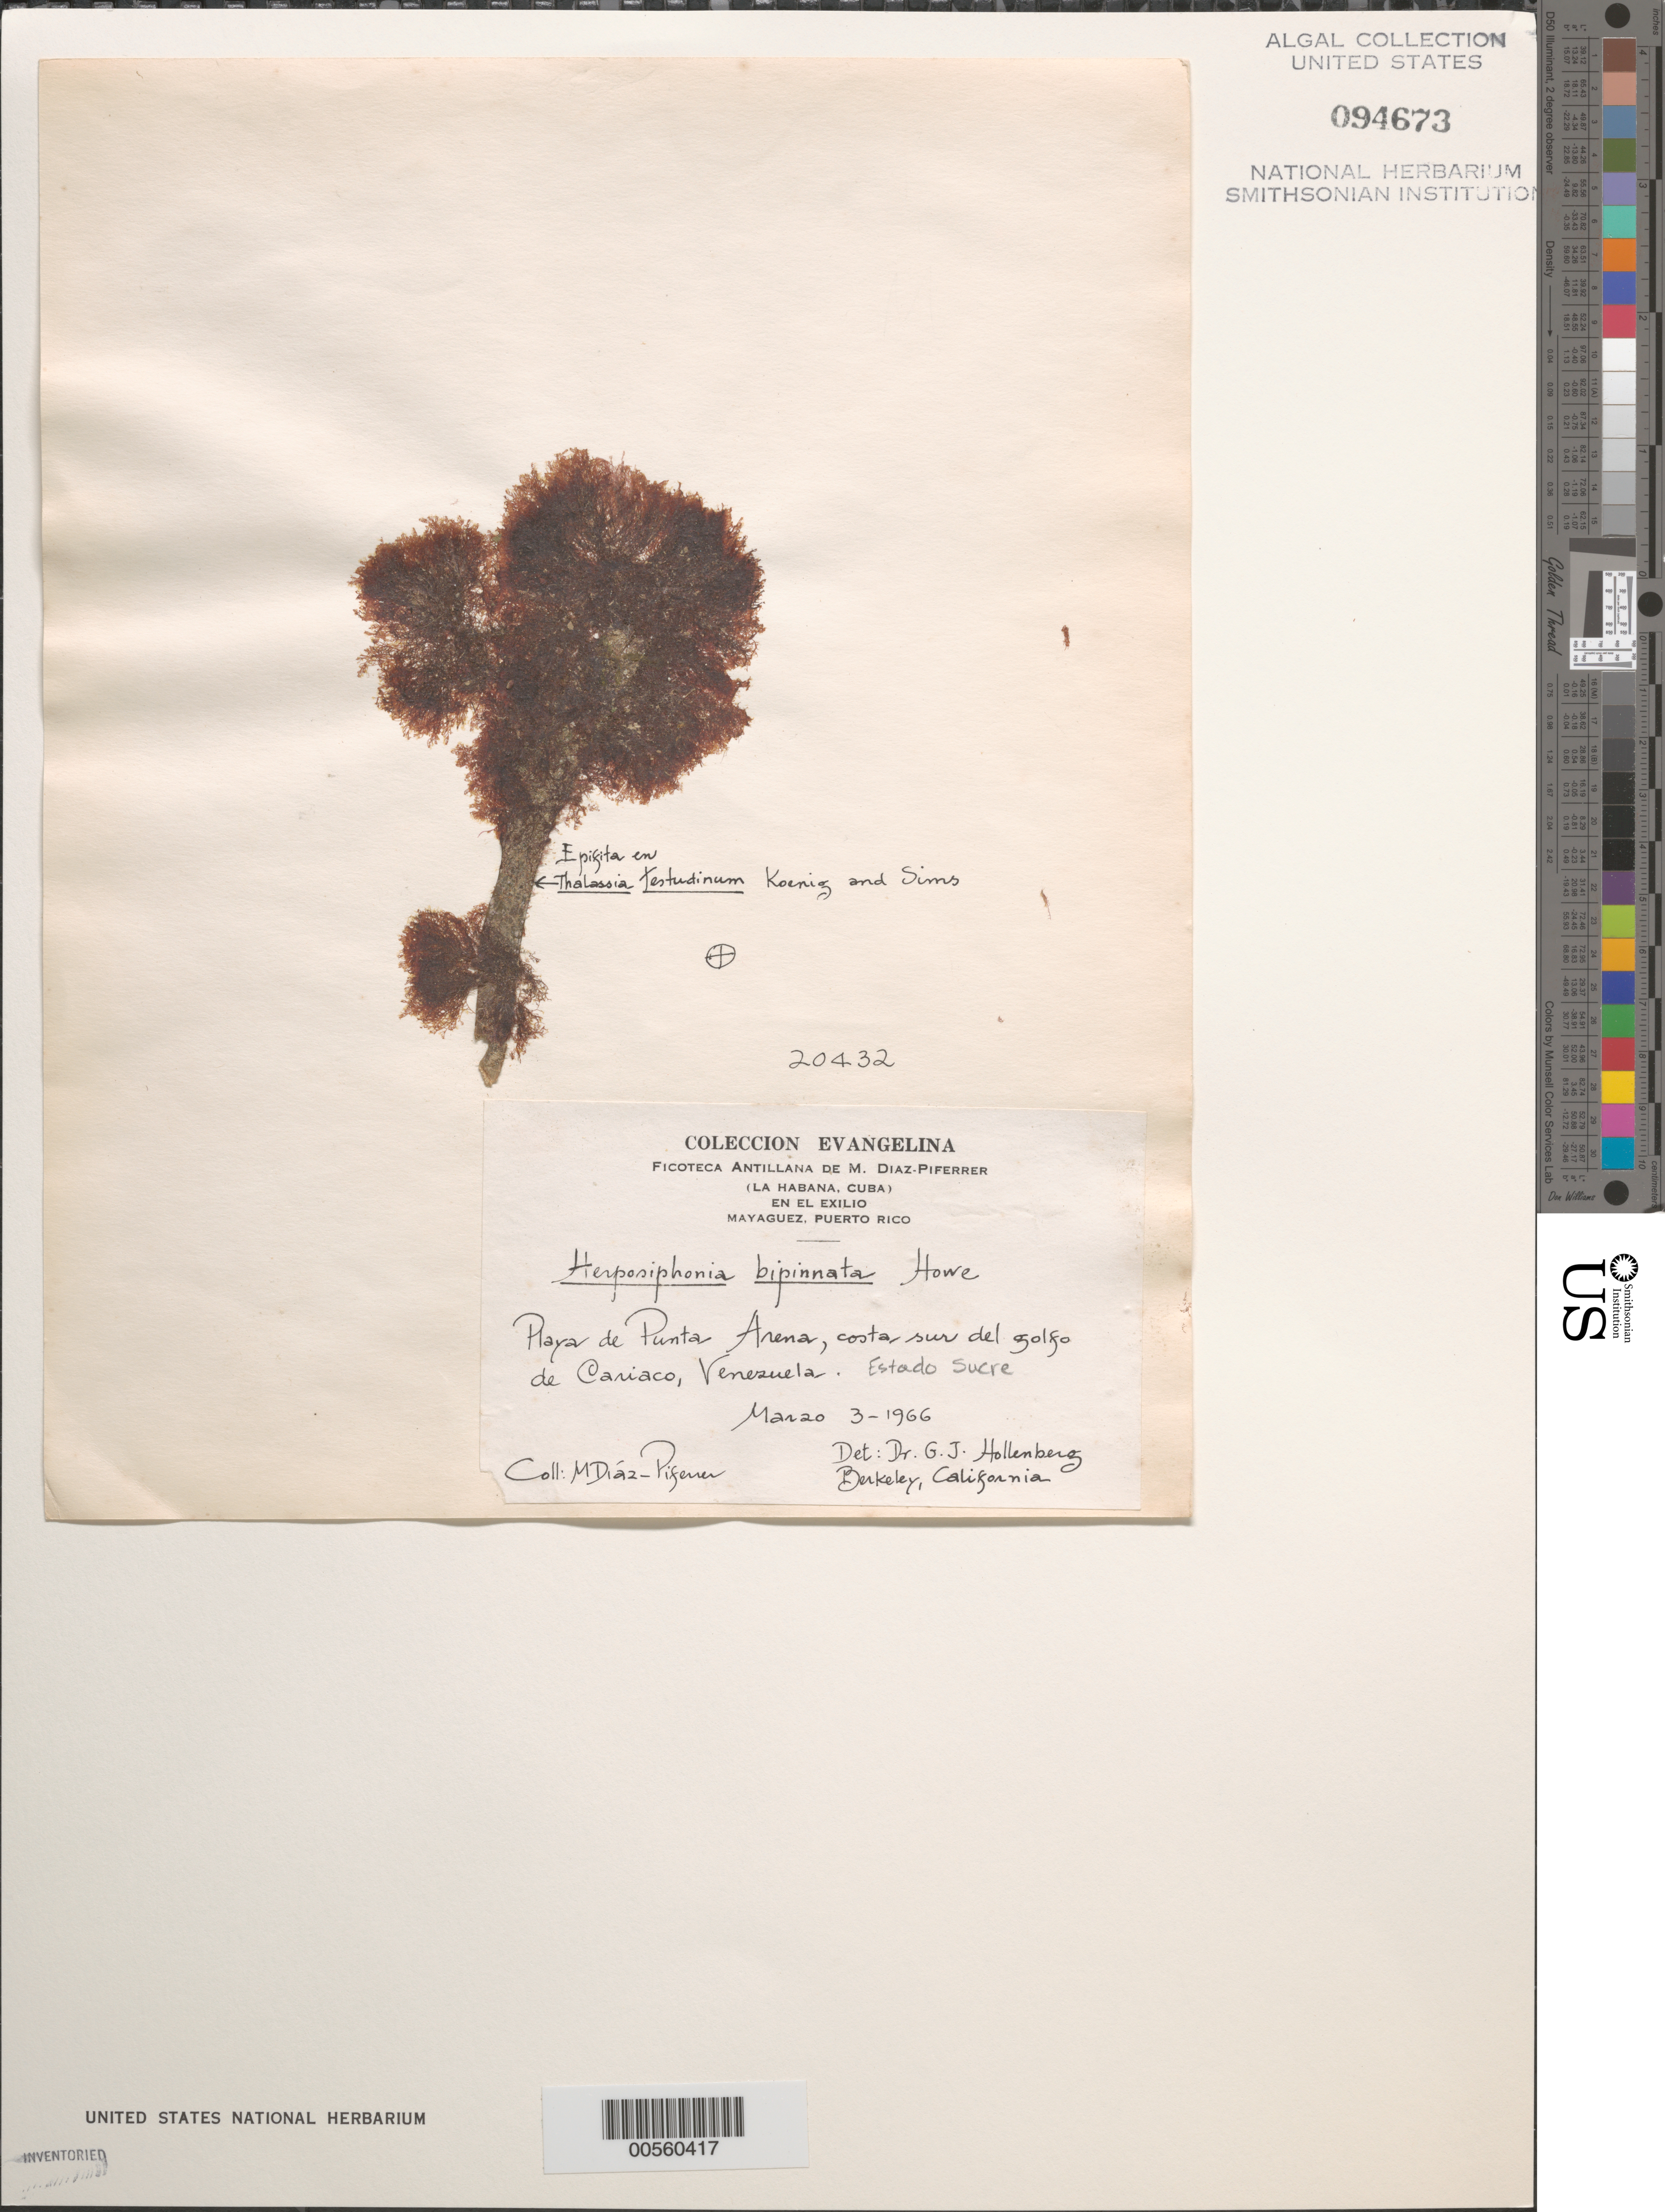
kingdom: Plantae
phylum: Rhodophyta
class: Florideophyceae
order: Ceramiales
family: Rhodomelaceae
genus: Herposiphonia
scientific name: Herposiphonia bipinnata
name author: M. Howe in Britton & Millsp.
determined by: Hollenberg, George J.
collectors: M. Diaz-Piferrer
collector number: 20432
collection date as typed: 03 Mar 1966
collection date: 1966-03-03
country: Venezuela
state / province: Sucre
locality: Playa de Punta Arena, Golfo de Cariaco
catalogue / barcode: US 94673